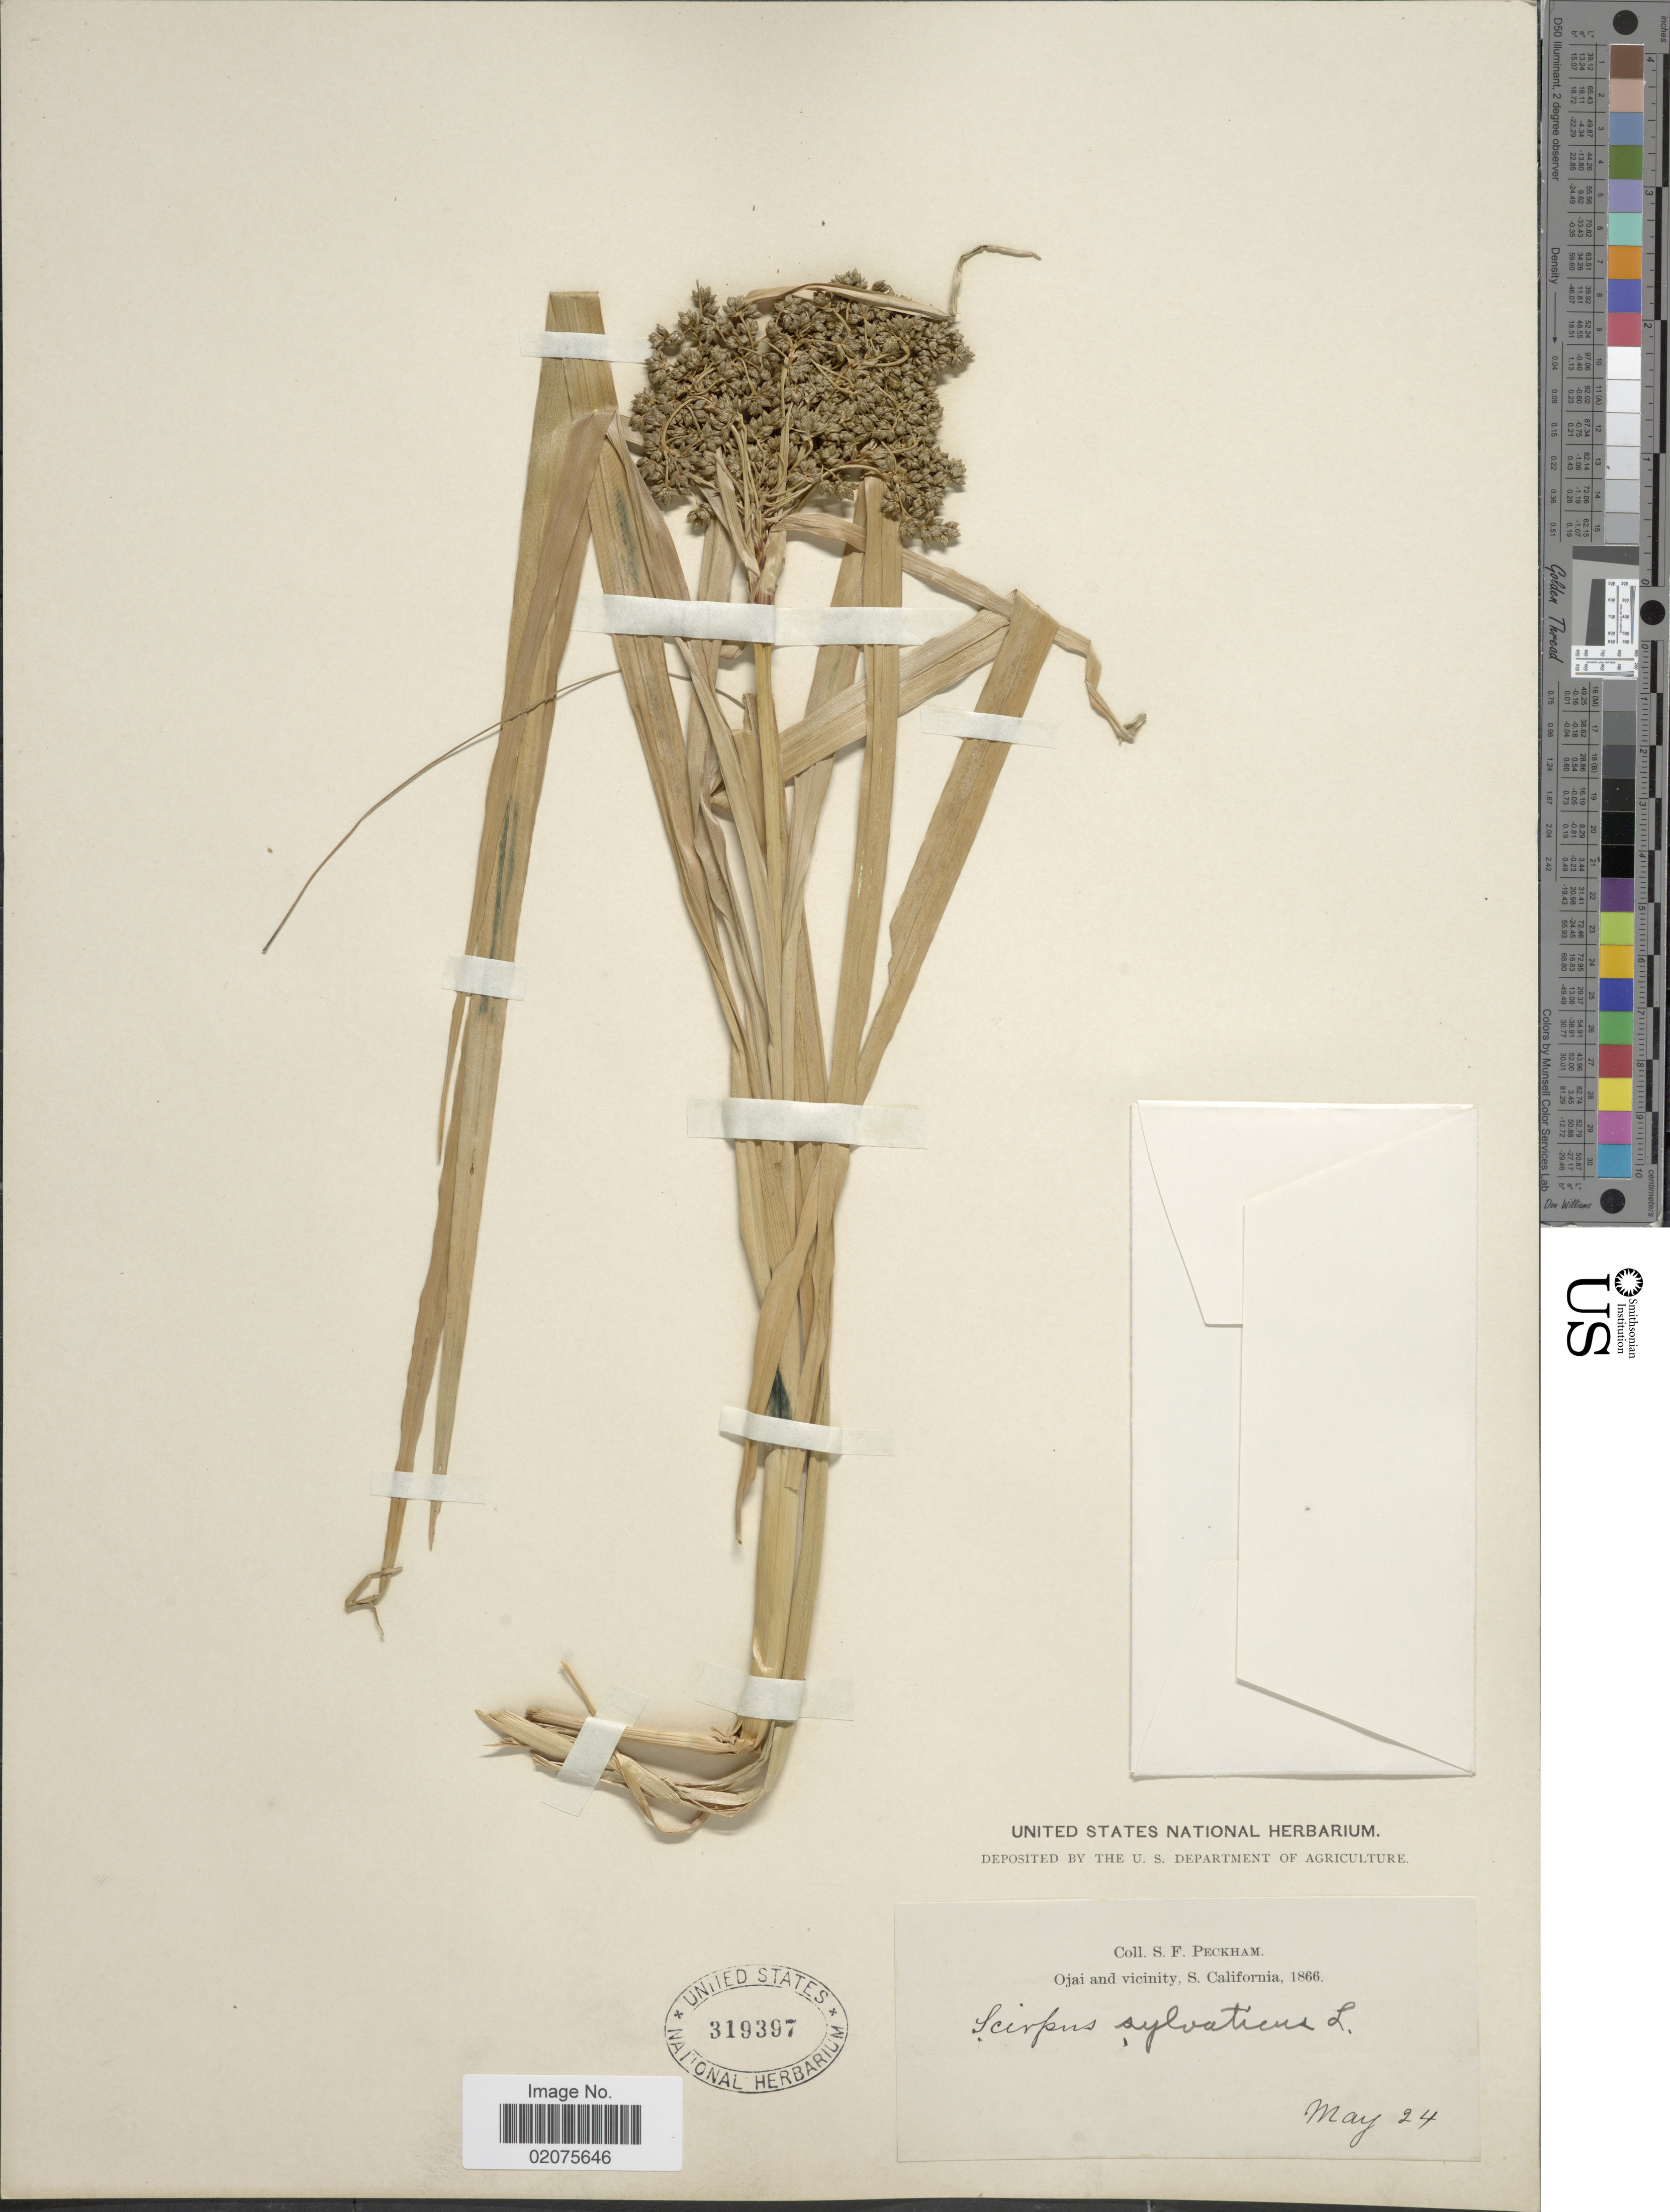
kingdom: Plantae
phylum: Tracheophyta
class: Liliopsida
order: Poales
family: Cyperaceae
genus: Scirpus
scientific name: Scirpus microcarpus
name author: J. Presl & C. Presl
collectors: S. Peckham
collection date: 1866-05-24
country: United States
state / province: California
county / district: Ventura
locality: Ojai and vicinity , S. California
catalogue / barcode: US 319397